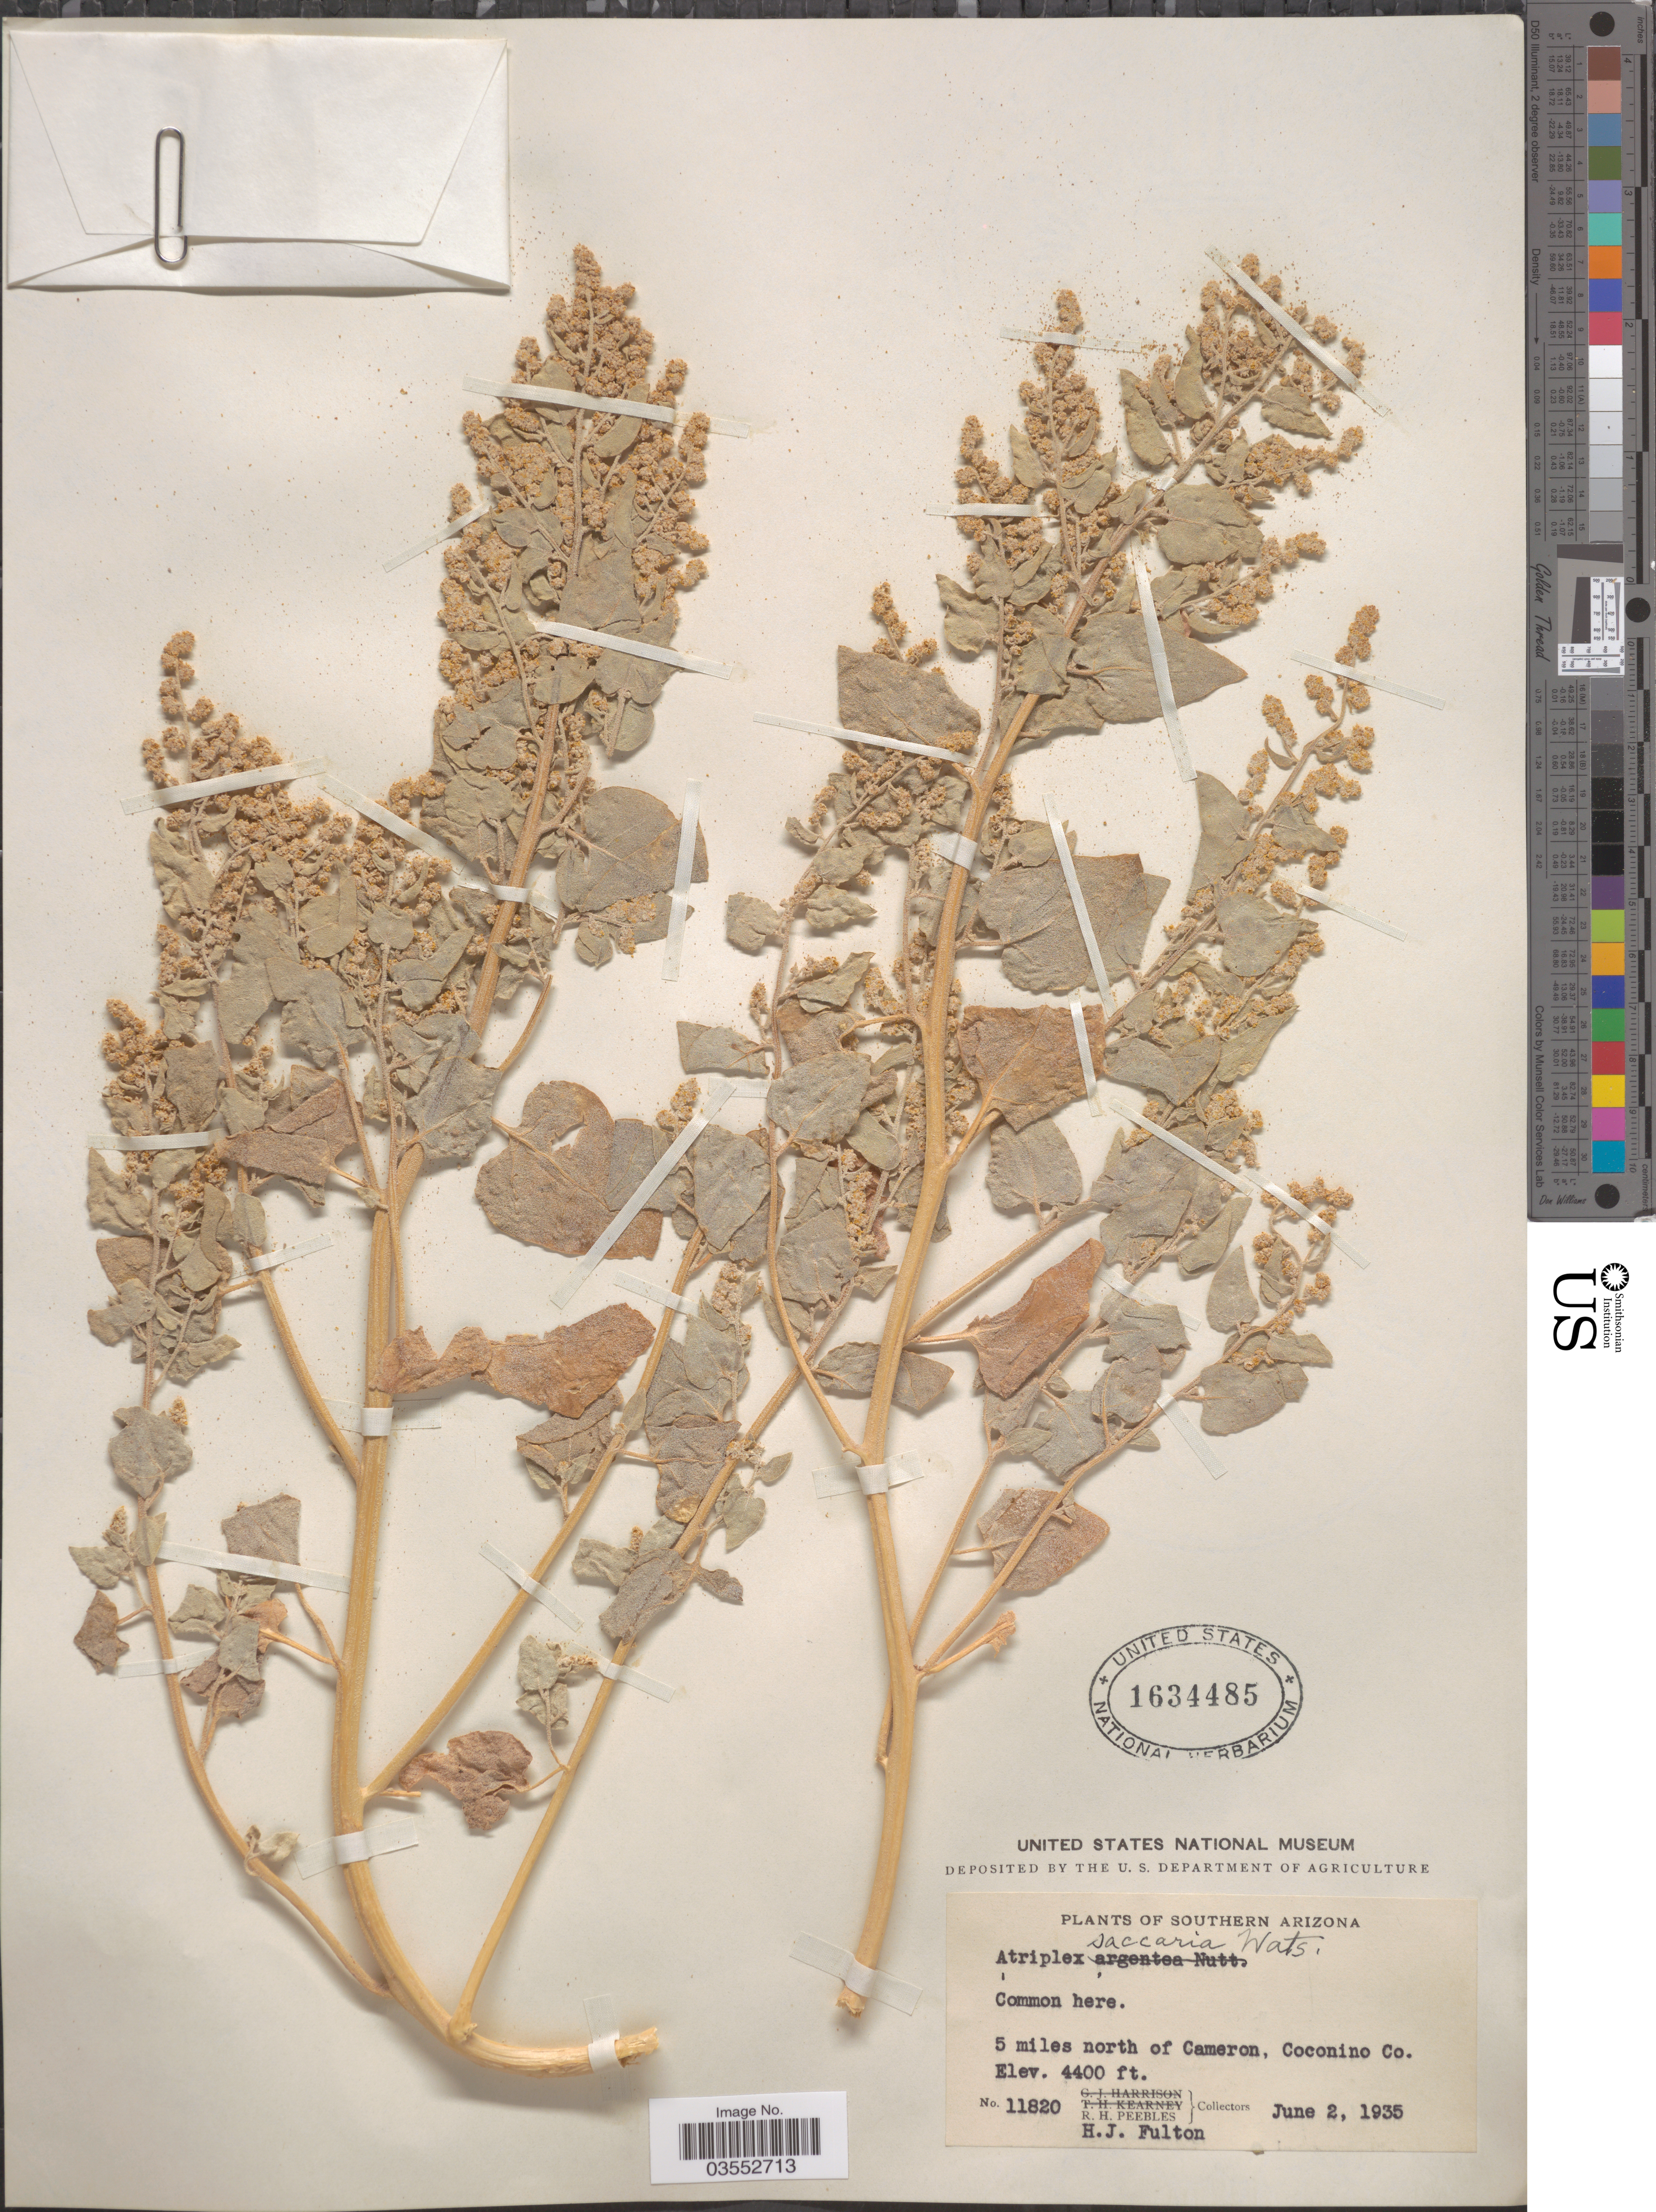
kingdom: Plantae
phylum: Tracheophyta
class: Magnoliopsida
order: Caryophyllales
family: Amaranthaceae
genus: Atriplex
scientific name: Atriplex saccaria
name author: S. Watson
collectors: R. H. Peebles & H. Fulton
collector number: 11820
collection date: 1935-06-02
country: United States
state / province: Arizona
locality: Southern Arizona. 5 miles north of Cameron, Coconino Co.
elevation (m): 1341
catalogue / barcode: US 1634485